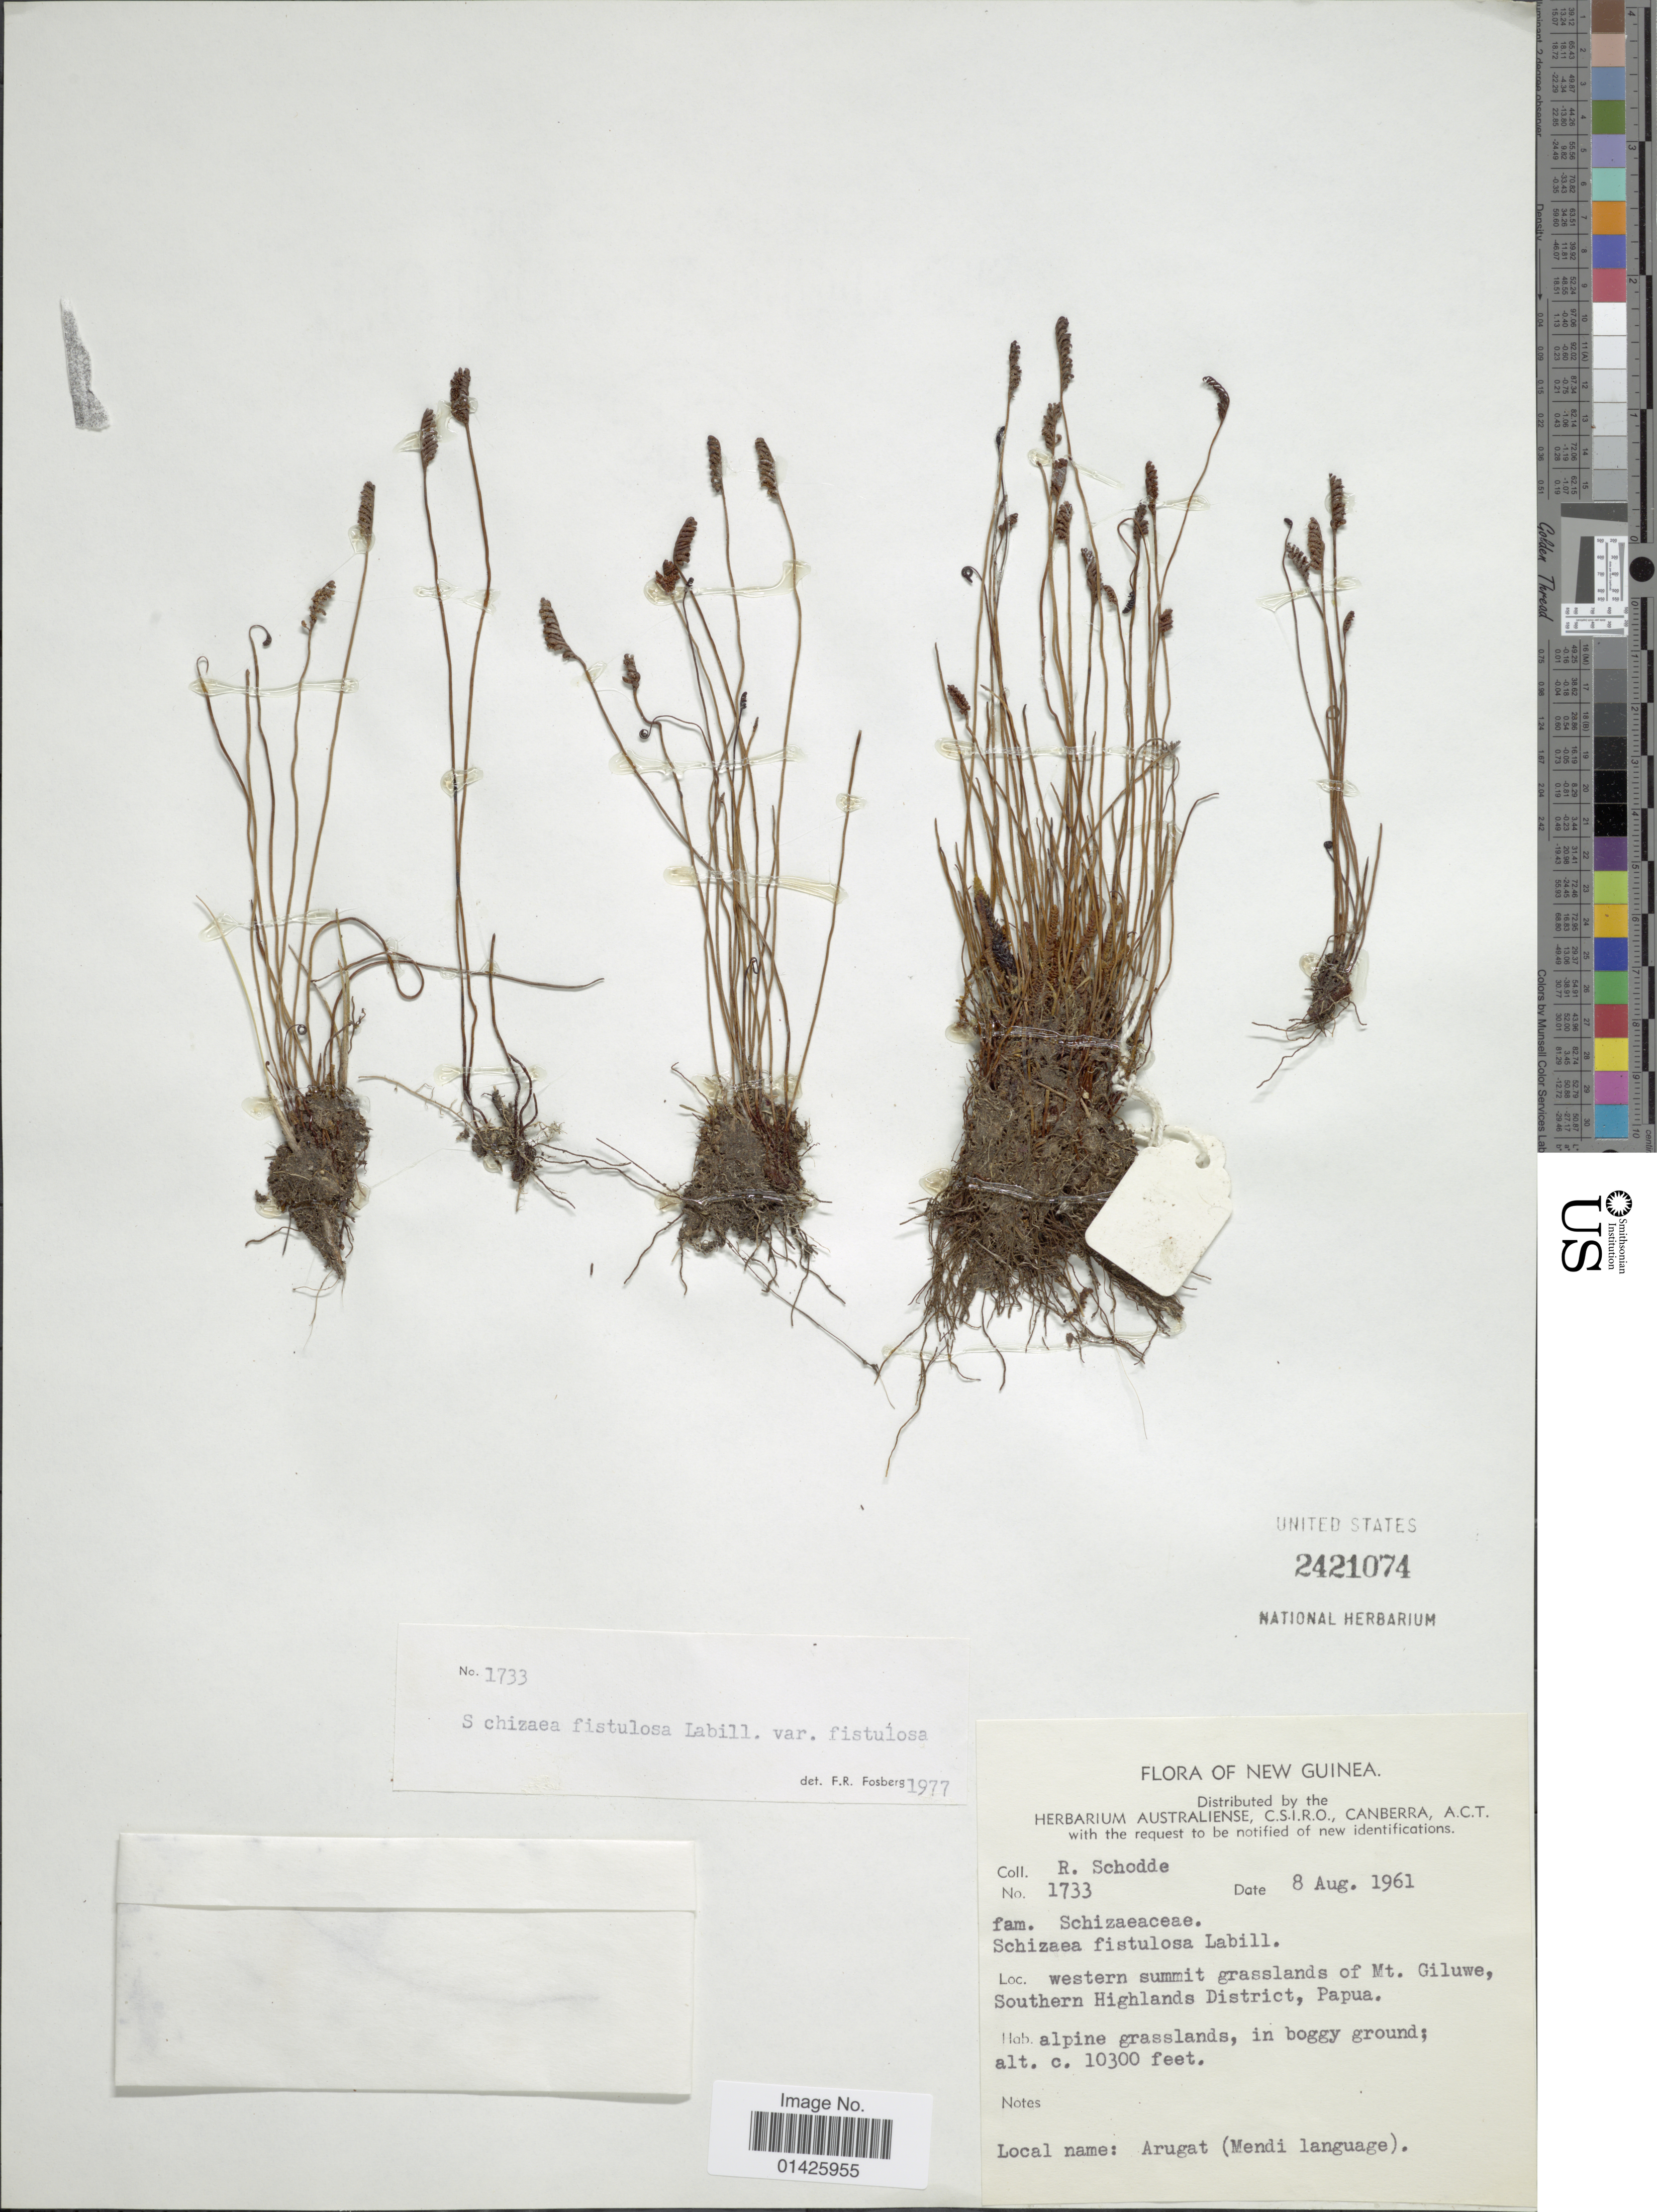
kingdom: Plantae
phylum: Tracheophyta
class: Polypodiopsida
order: Schizaeales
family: Schizaeaceae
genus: Schizaea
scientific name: Schizaea fistulosa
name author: Labill.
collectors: R. Schodde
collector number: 1733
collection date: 1961-08-08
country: Papua New Guinea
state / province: Southern Highlands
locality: New Guinea, Western summit grasslands of Mt. Gilwe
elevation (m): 3139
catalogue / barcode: US 2421074